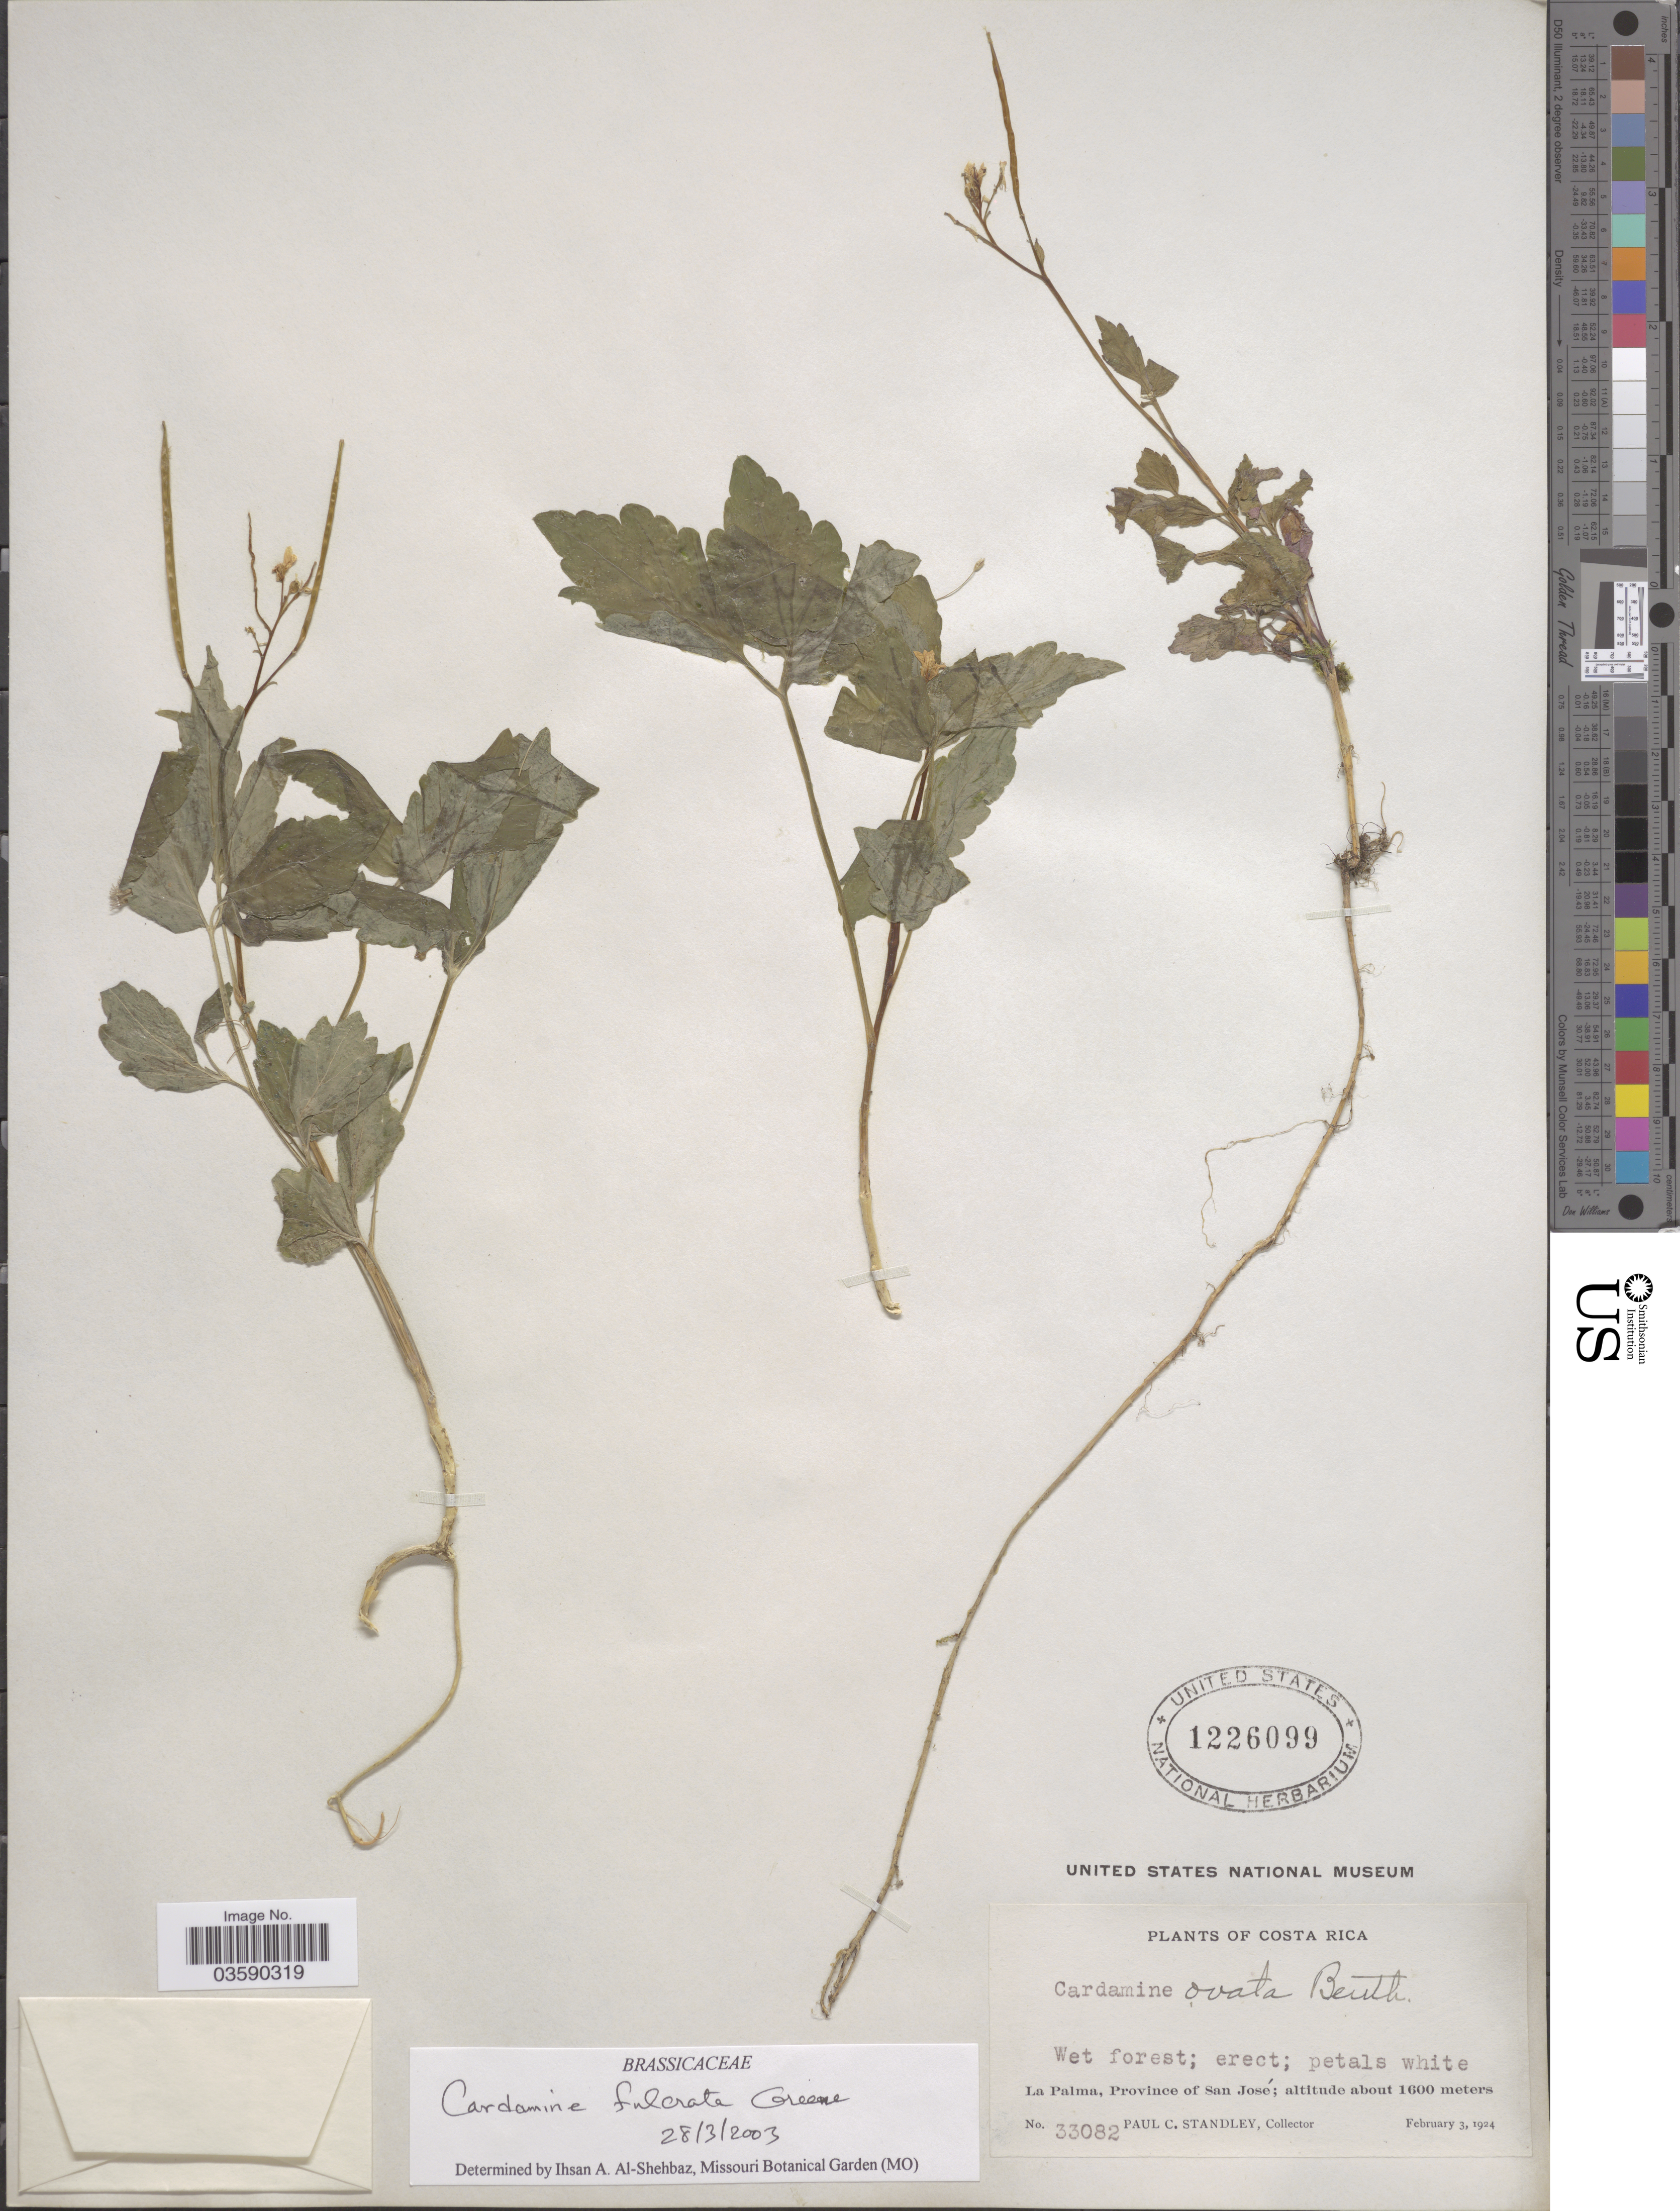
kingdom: Plantae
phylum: Tracheophyta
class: Magnoliopsida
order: Brassicales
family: Brassicaceae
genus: Cardamine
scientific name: Cardamine fulcrata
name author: Greene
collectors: P. C. Standley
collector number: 33082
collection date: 1924-02-03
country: Costa Rica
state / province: San José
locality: La Palma.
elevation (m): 1600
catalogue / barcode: US 1226099